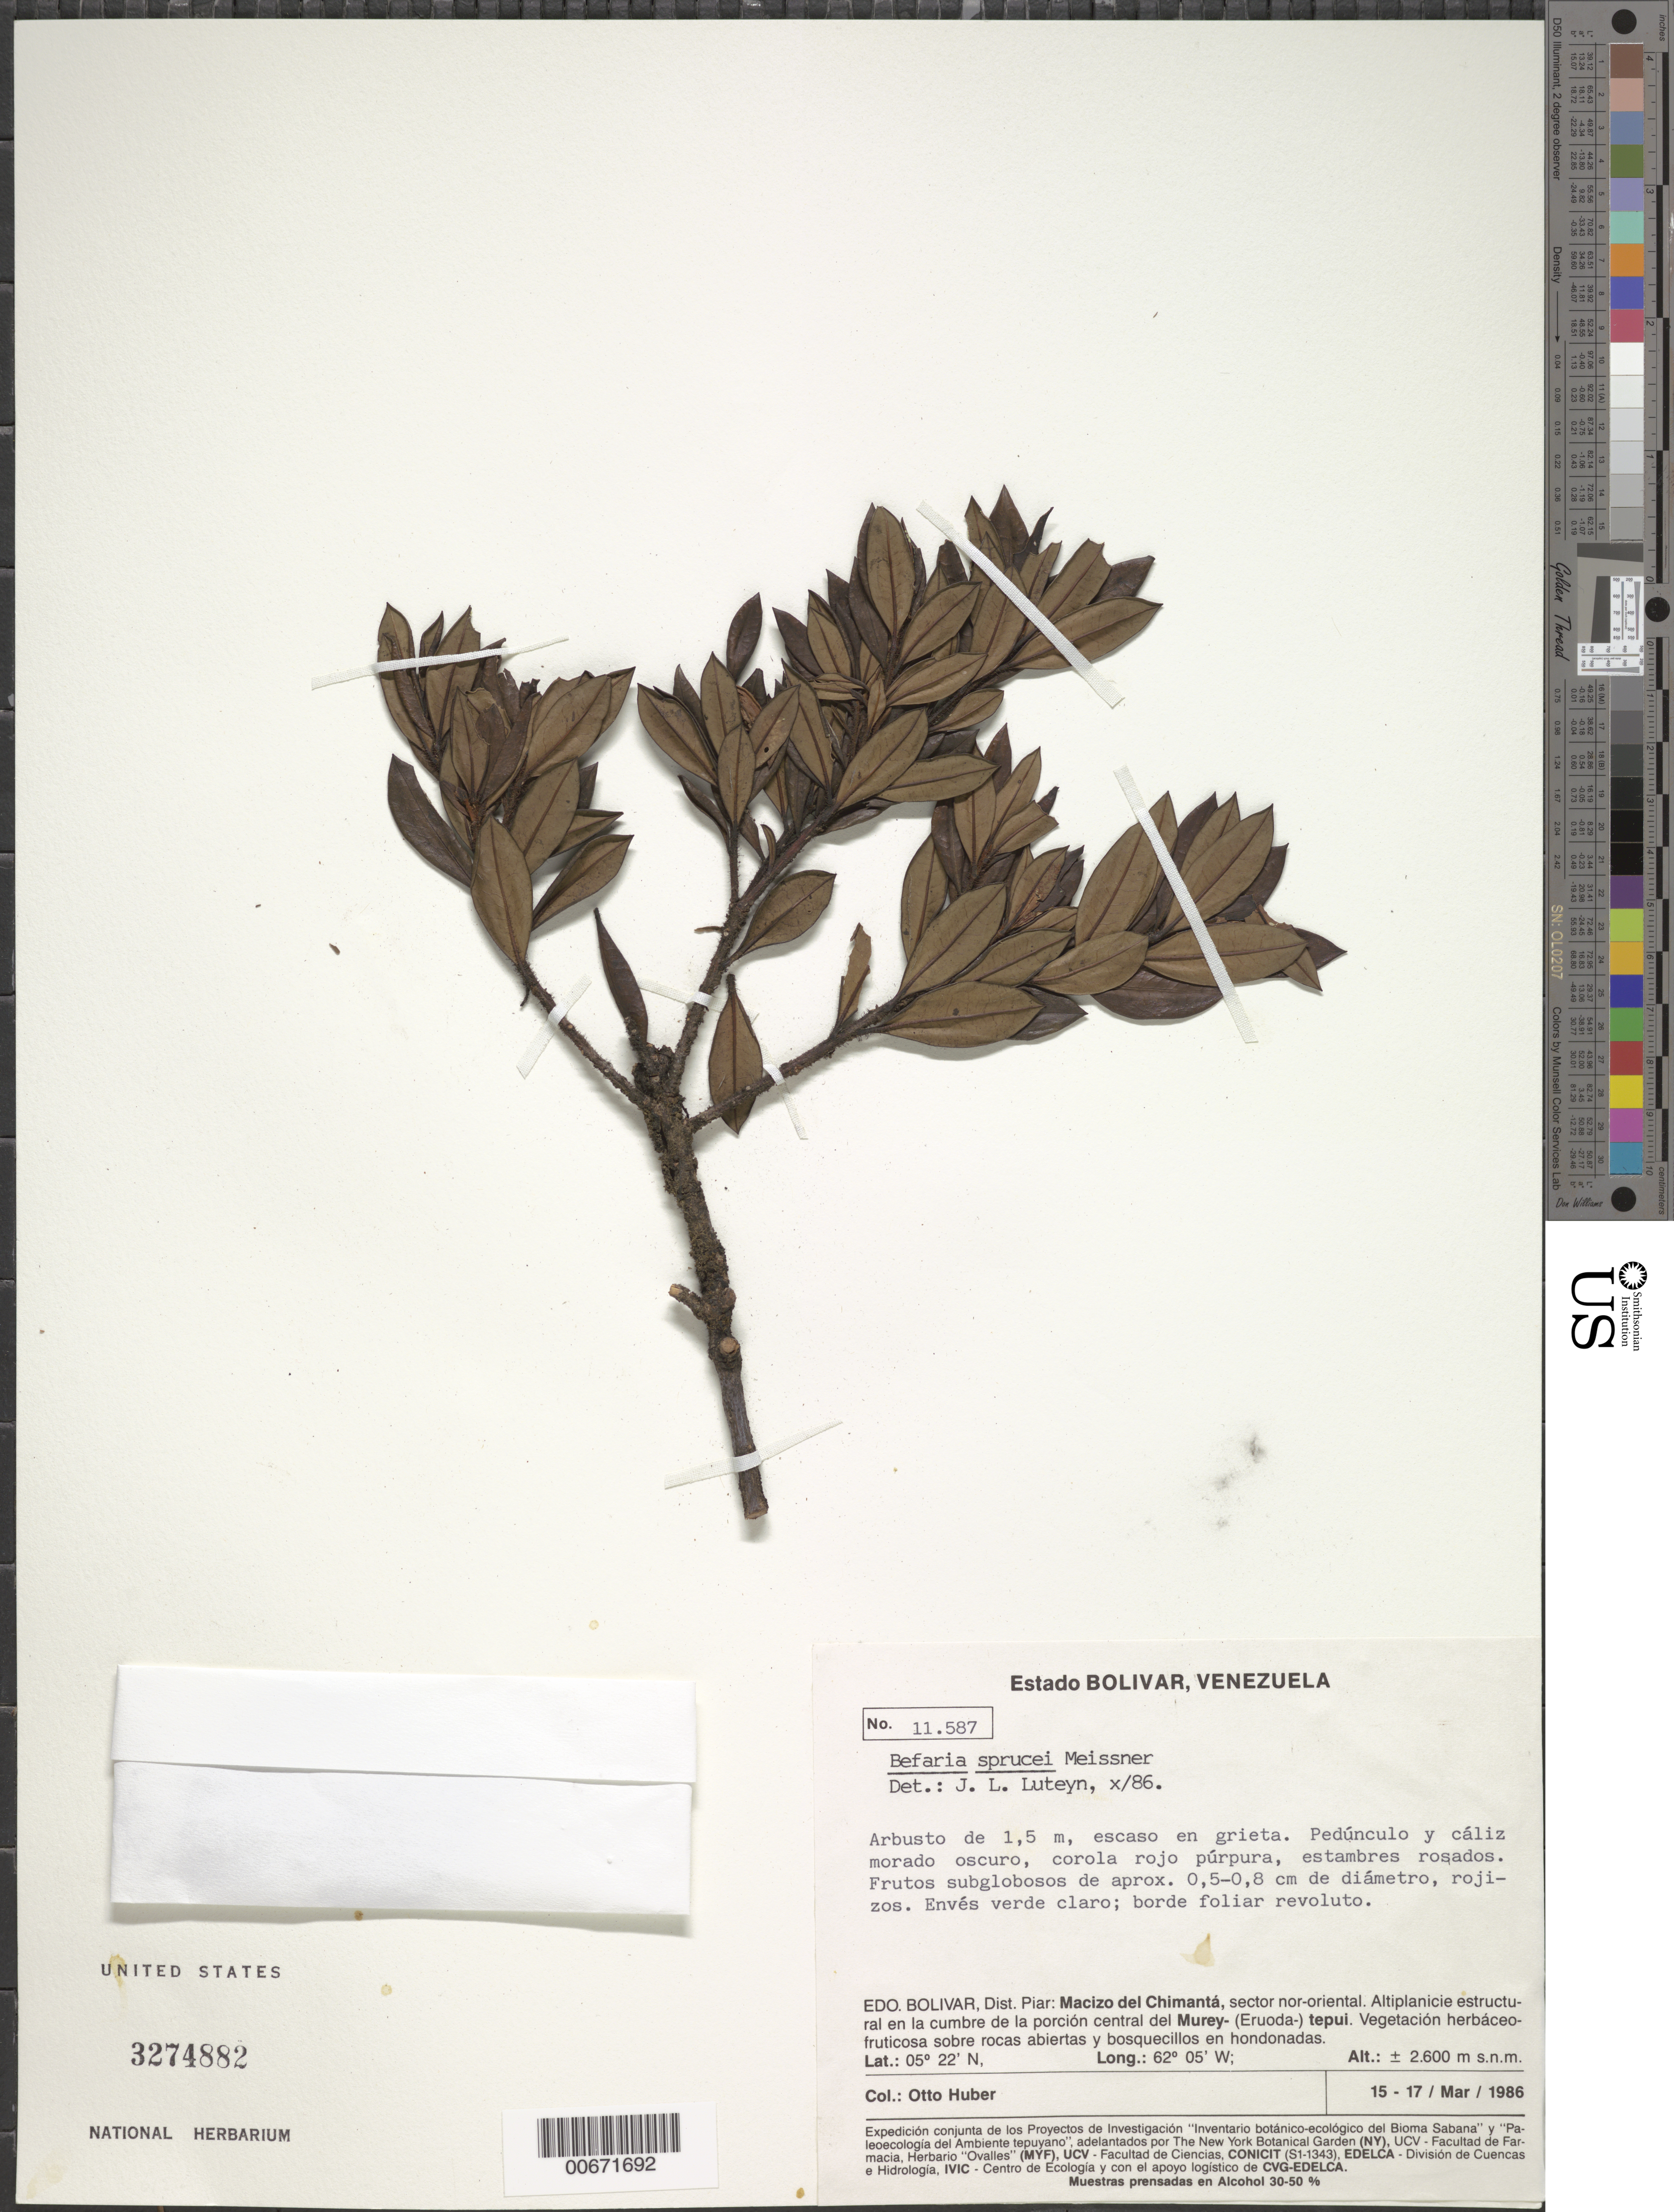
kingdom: Plantae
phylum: Tracheophyta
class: Magnoliopsida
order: Ericales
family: Ericaceae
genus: Bejaria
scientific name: Bejaria sprucei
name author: Meisn.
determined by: Luteyn, J. L.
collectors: O. Huber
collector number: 11587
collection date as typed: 15-Mar-86 to 17-Mar-86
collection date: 1986-03-15/1986-03-17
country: Venezuela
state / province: Bolívar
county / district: Piar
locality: Macizo del Chimantá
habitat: Vegetación herbáceo-fruticosa sobre rocas abiertas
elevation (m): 2600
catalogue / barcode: US 3274882